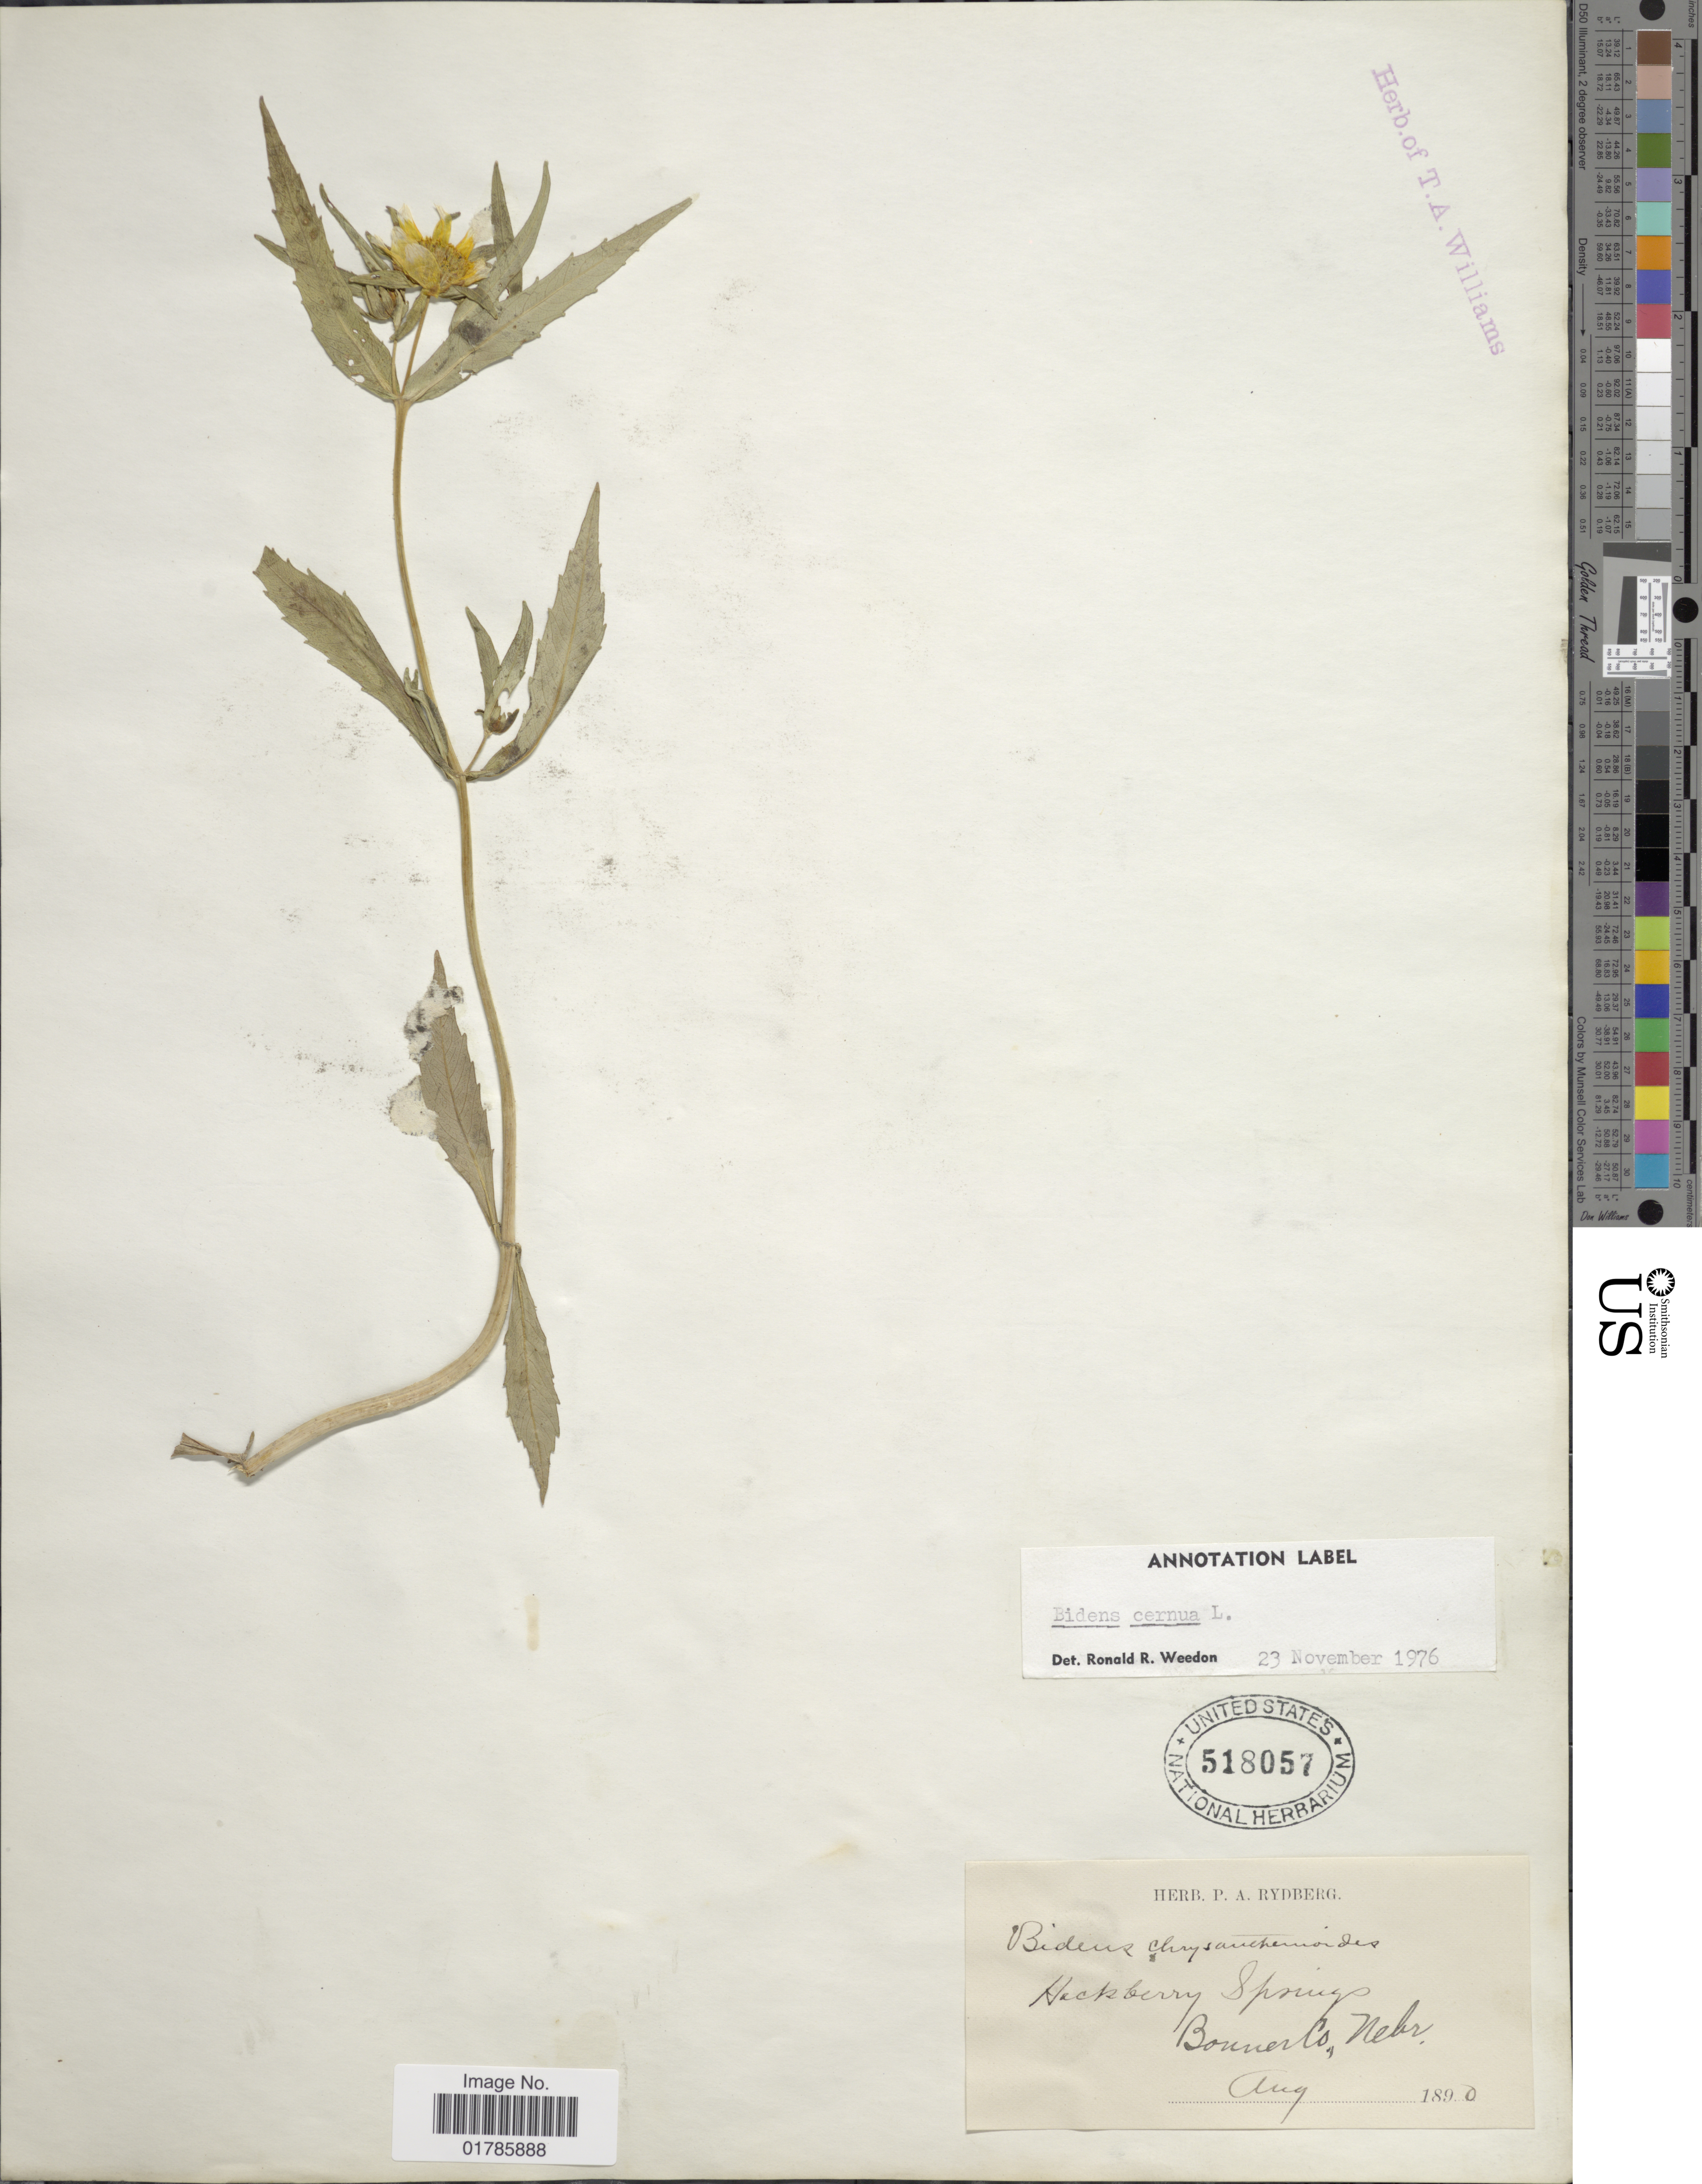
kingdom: Plantae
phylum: Tracheophyta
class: Magnoliopsida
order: Asterales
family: Asteraceae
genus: Bidens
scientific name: Bidens cernua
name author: L.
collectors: ex herb. P. A. Rydberg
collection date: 1890-08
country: United States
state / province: Nebraska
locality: Hackberry Springs, Bonner Co., Nebr.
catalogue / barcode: US 518057